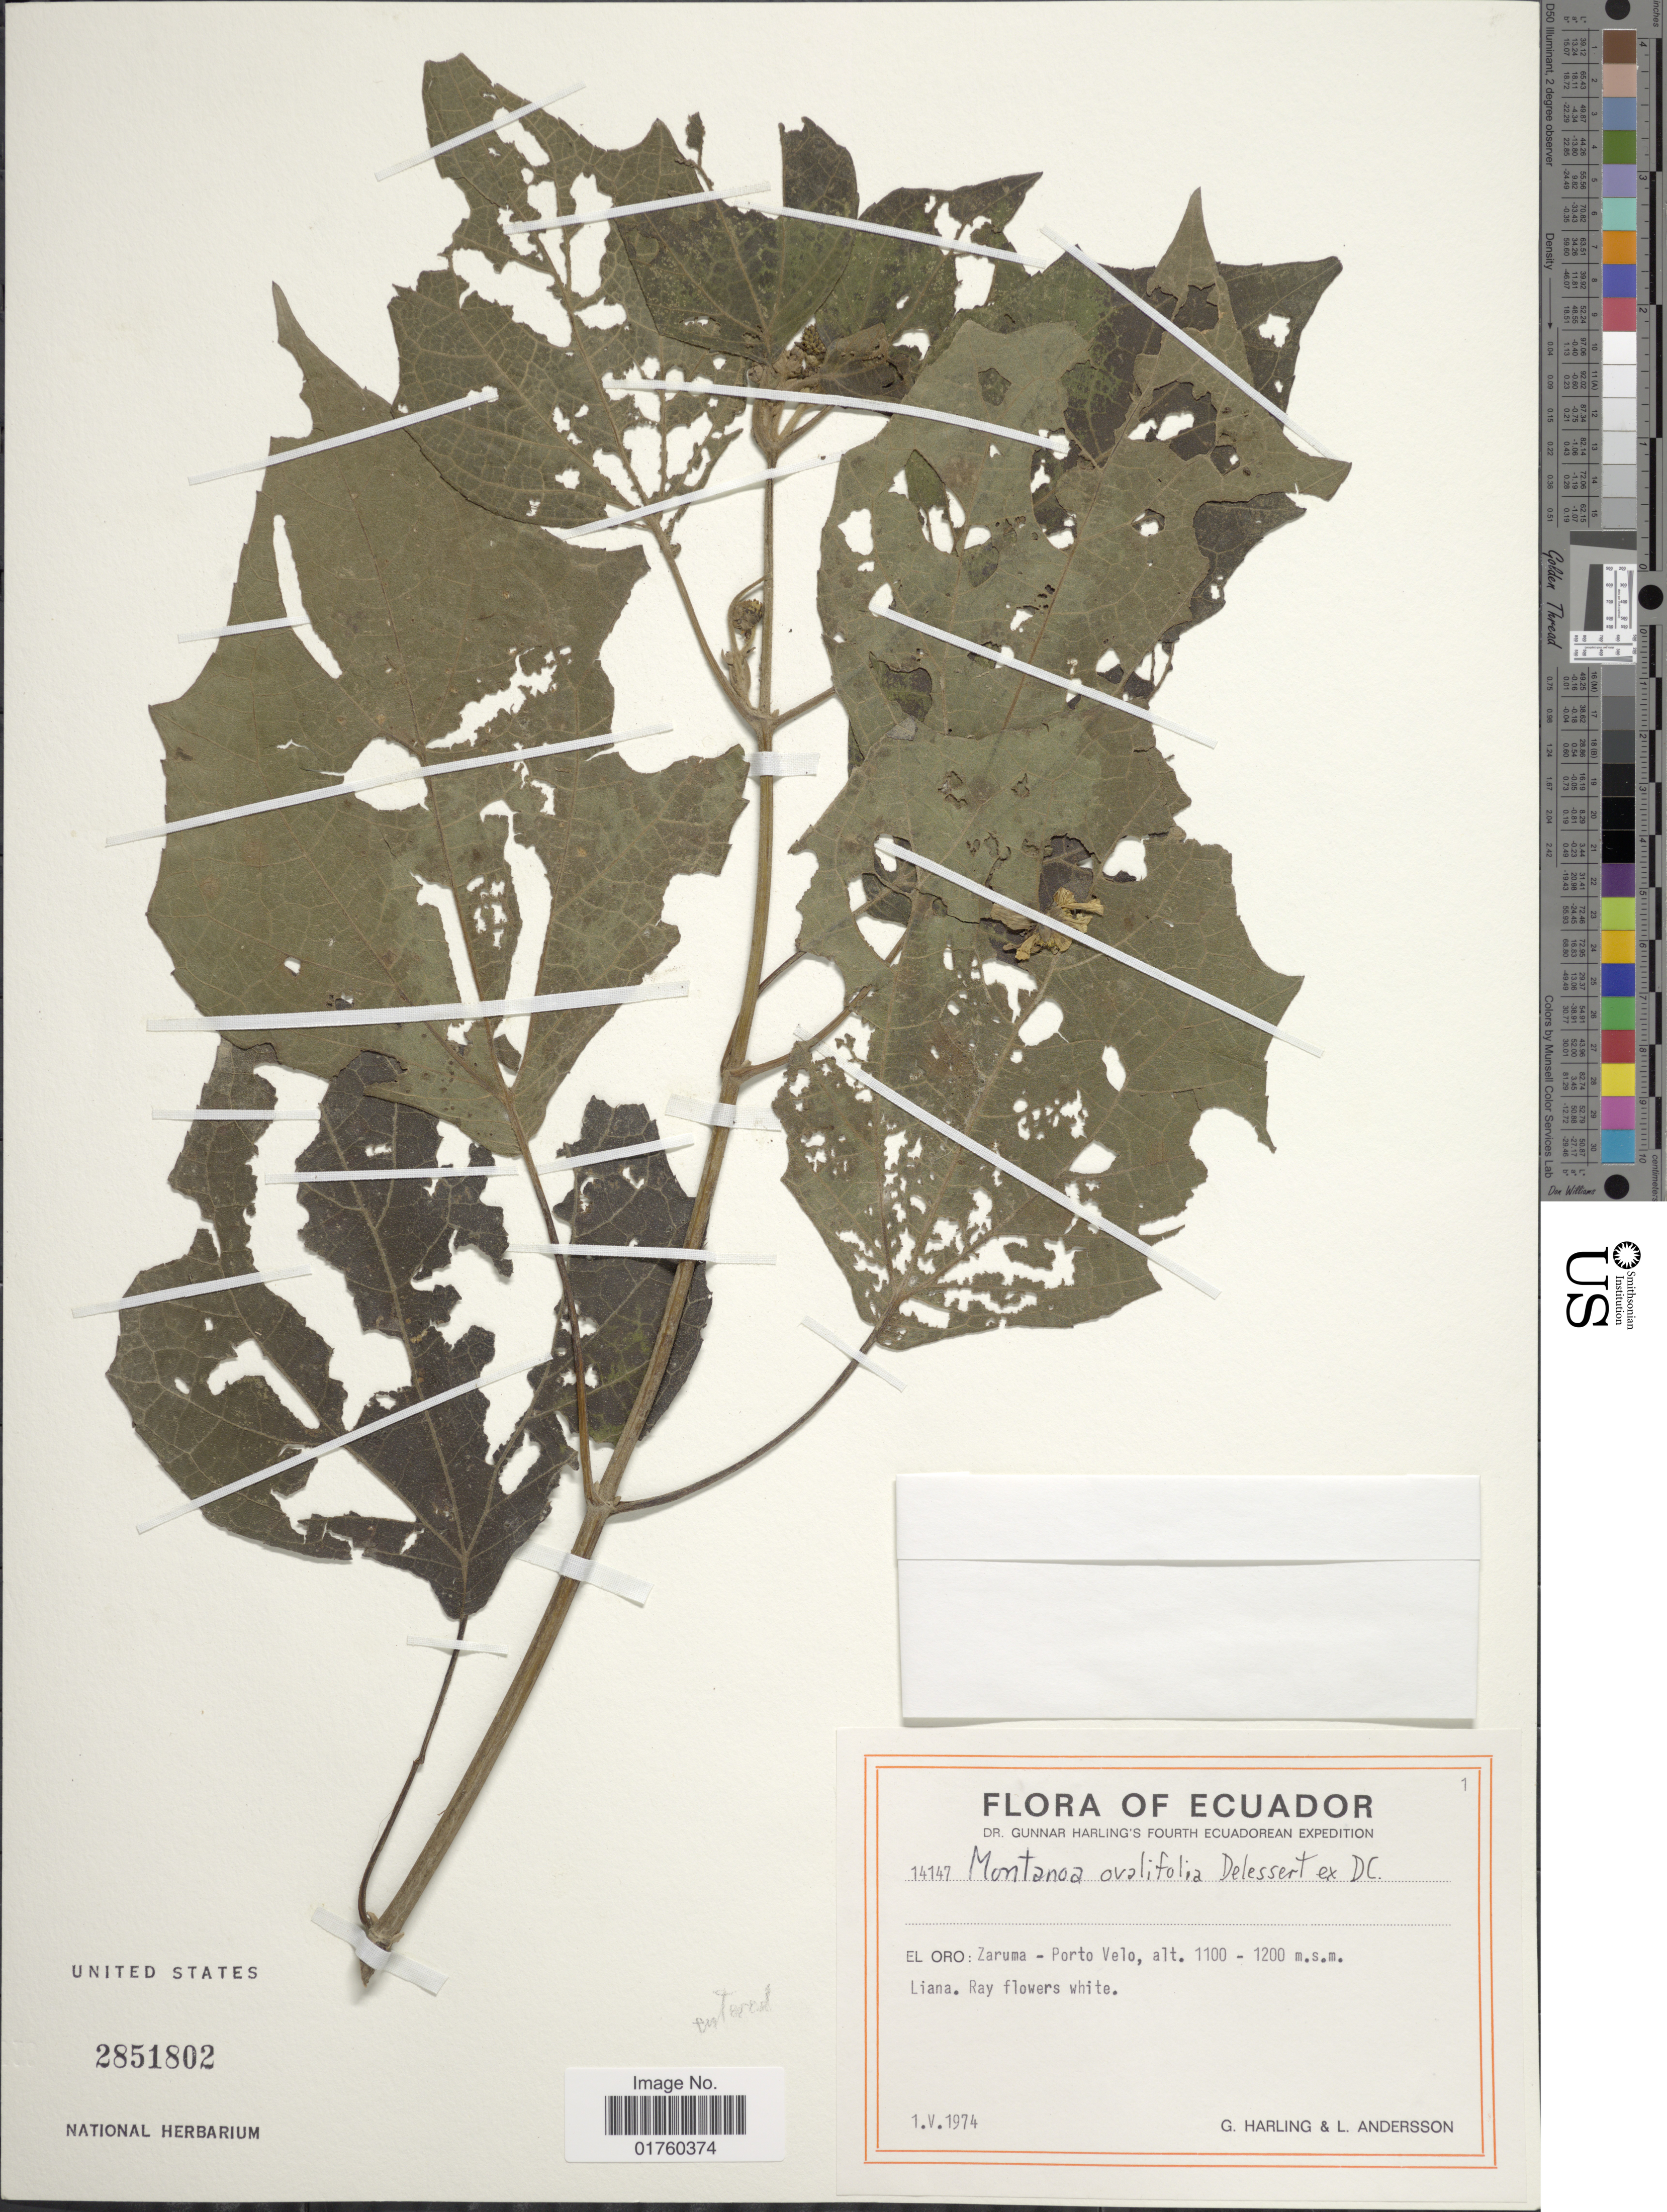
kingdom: Plantae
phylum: Tracheophyta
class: Magnoliopsida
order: Asterales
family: Asteraceae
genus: Montanoa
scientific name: Montanoa ovalifolia subsp. ovalifolia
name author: DC.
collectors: G. Harling & L. Andersson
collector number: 14147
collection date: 1974-05-01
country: Ecuador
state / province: El Oro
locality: Zaruma- Porto Velho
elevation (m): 1100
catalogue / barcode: US 2851802